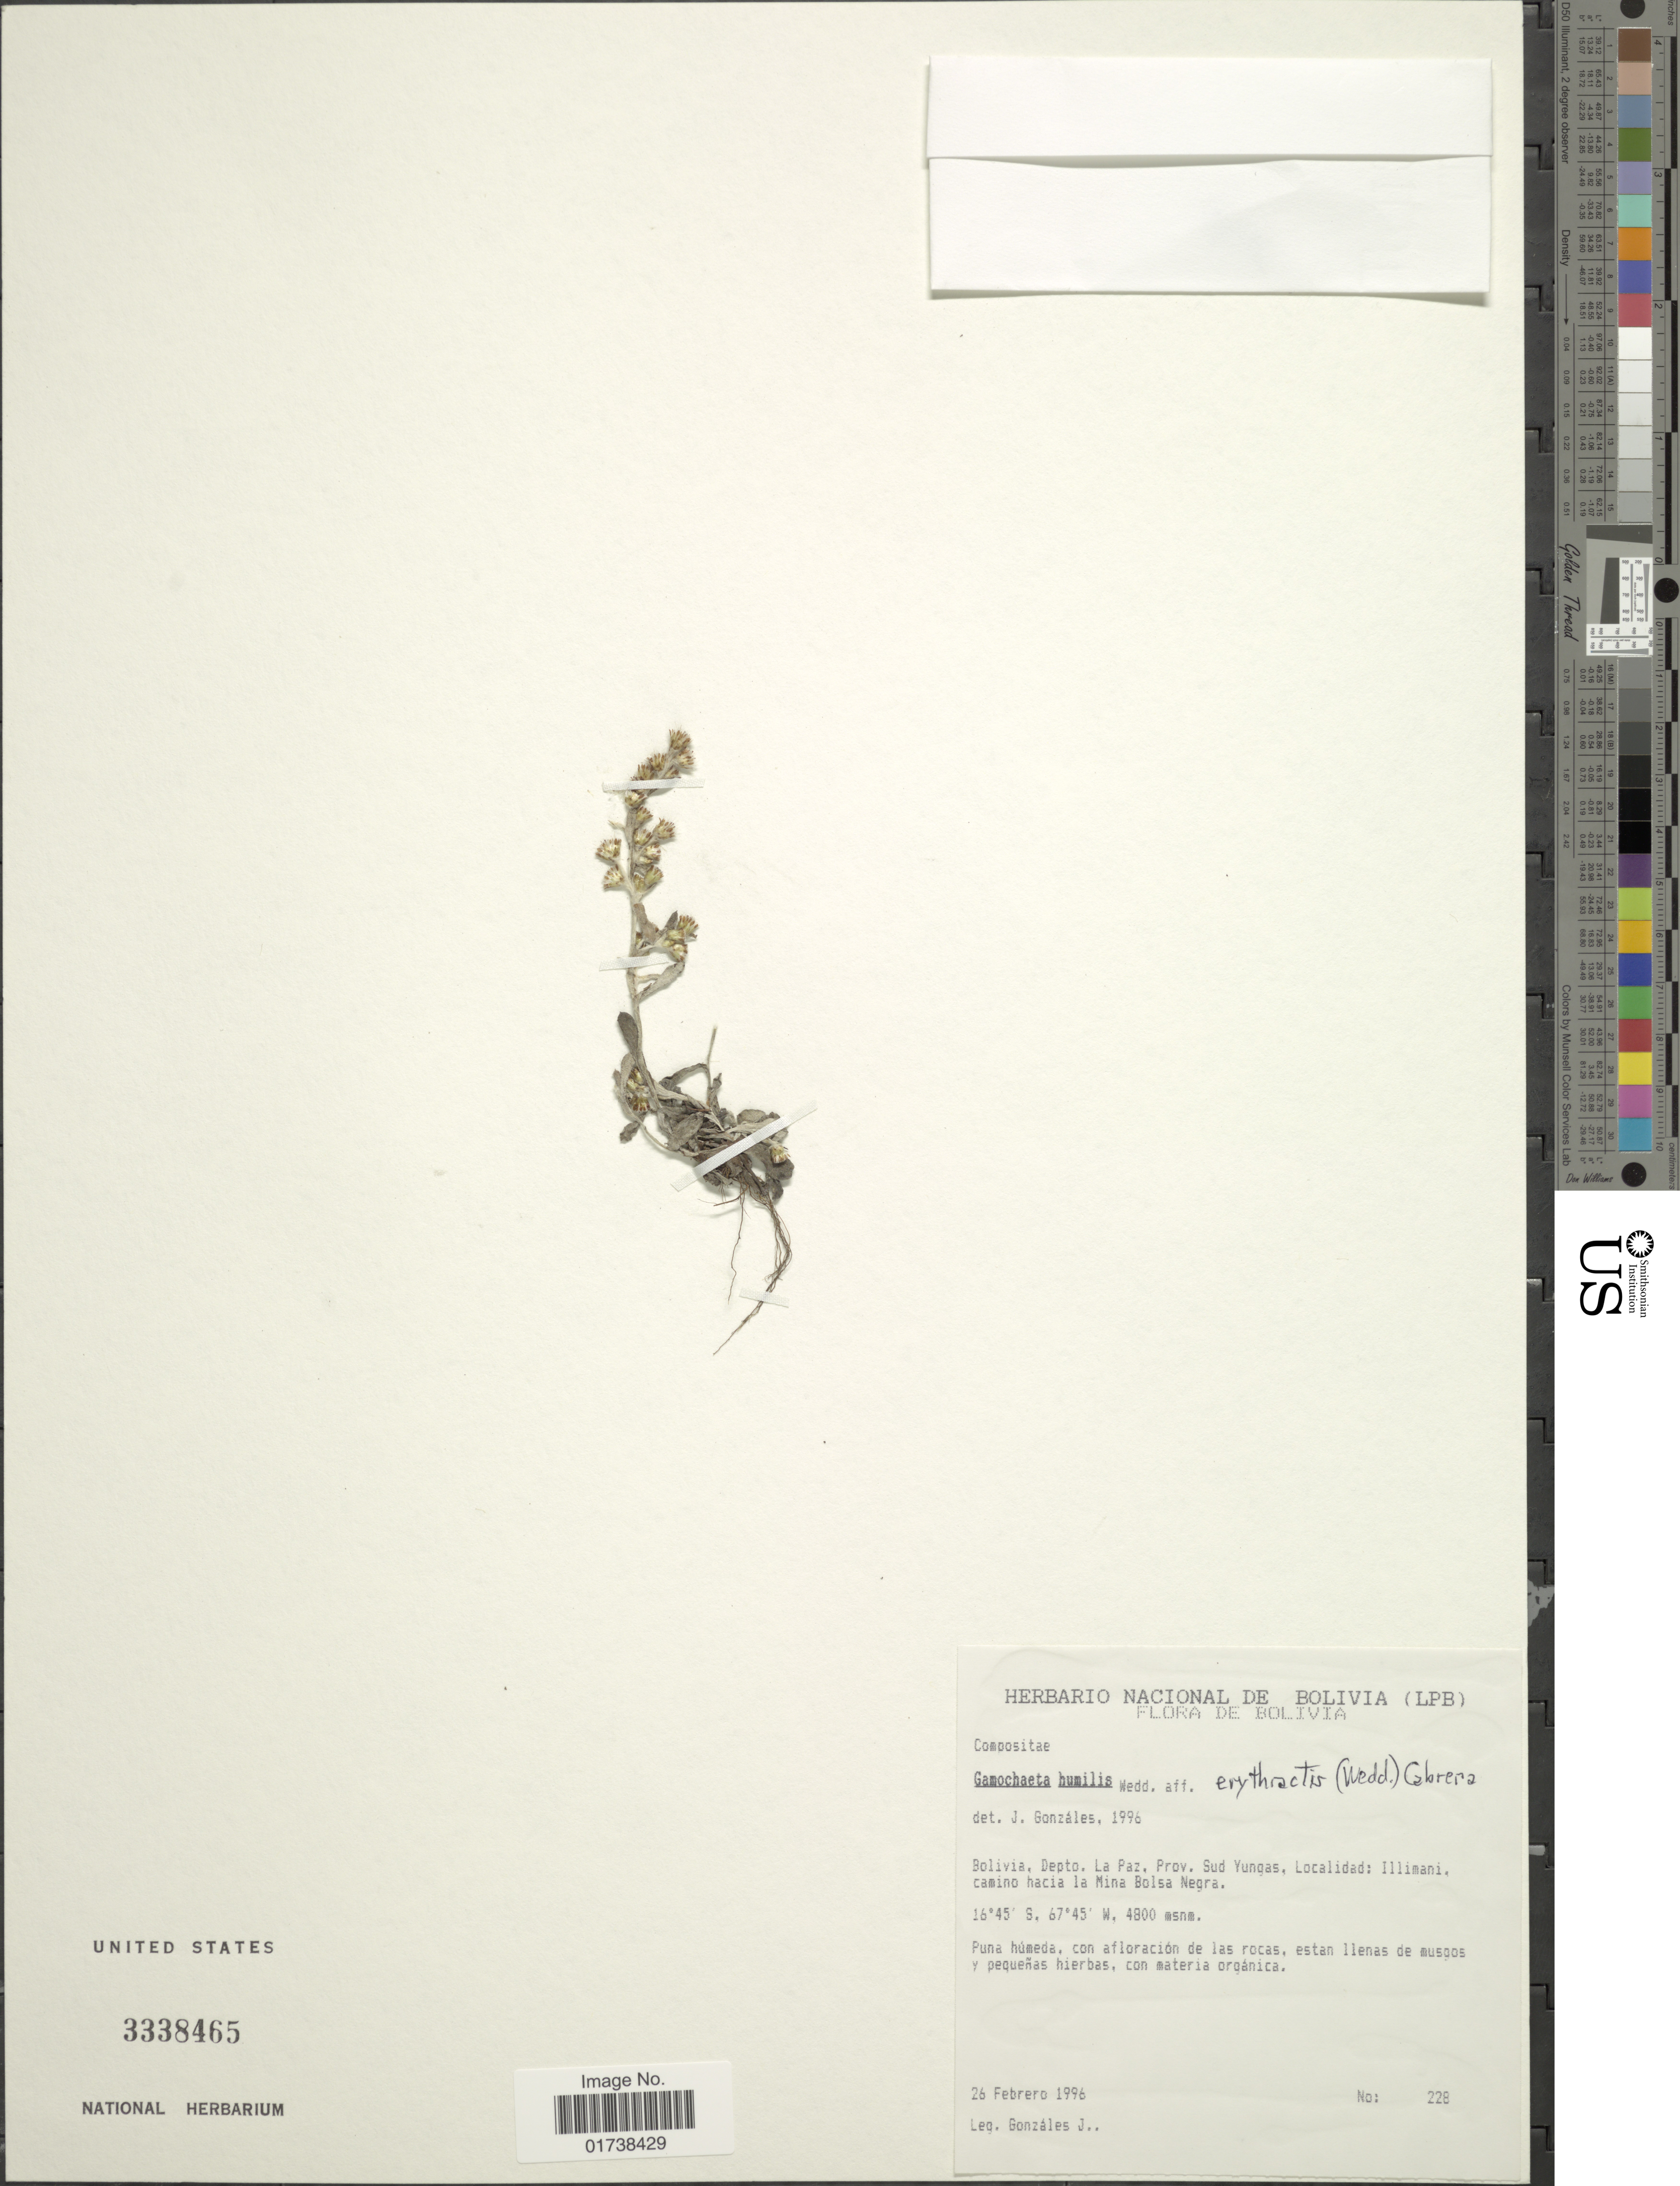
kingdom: Plantae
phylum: Tracheophyta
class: Magnoliopsida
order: Asterales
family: Asteraceae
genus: Gamochaeta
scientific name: Gamochaeta erythractis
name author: (Wedd.) Cabrera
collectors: J. Gonzales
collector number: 228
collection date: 1996-02-26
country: Bolivia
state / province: La Paz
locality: Depto. La Paz, Prov. Sud Yungas, Illimani, camino hacia la Mina Bolsa Negra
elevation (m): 4800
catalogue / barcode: US 3338465